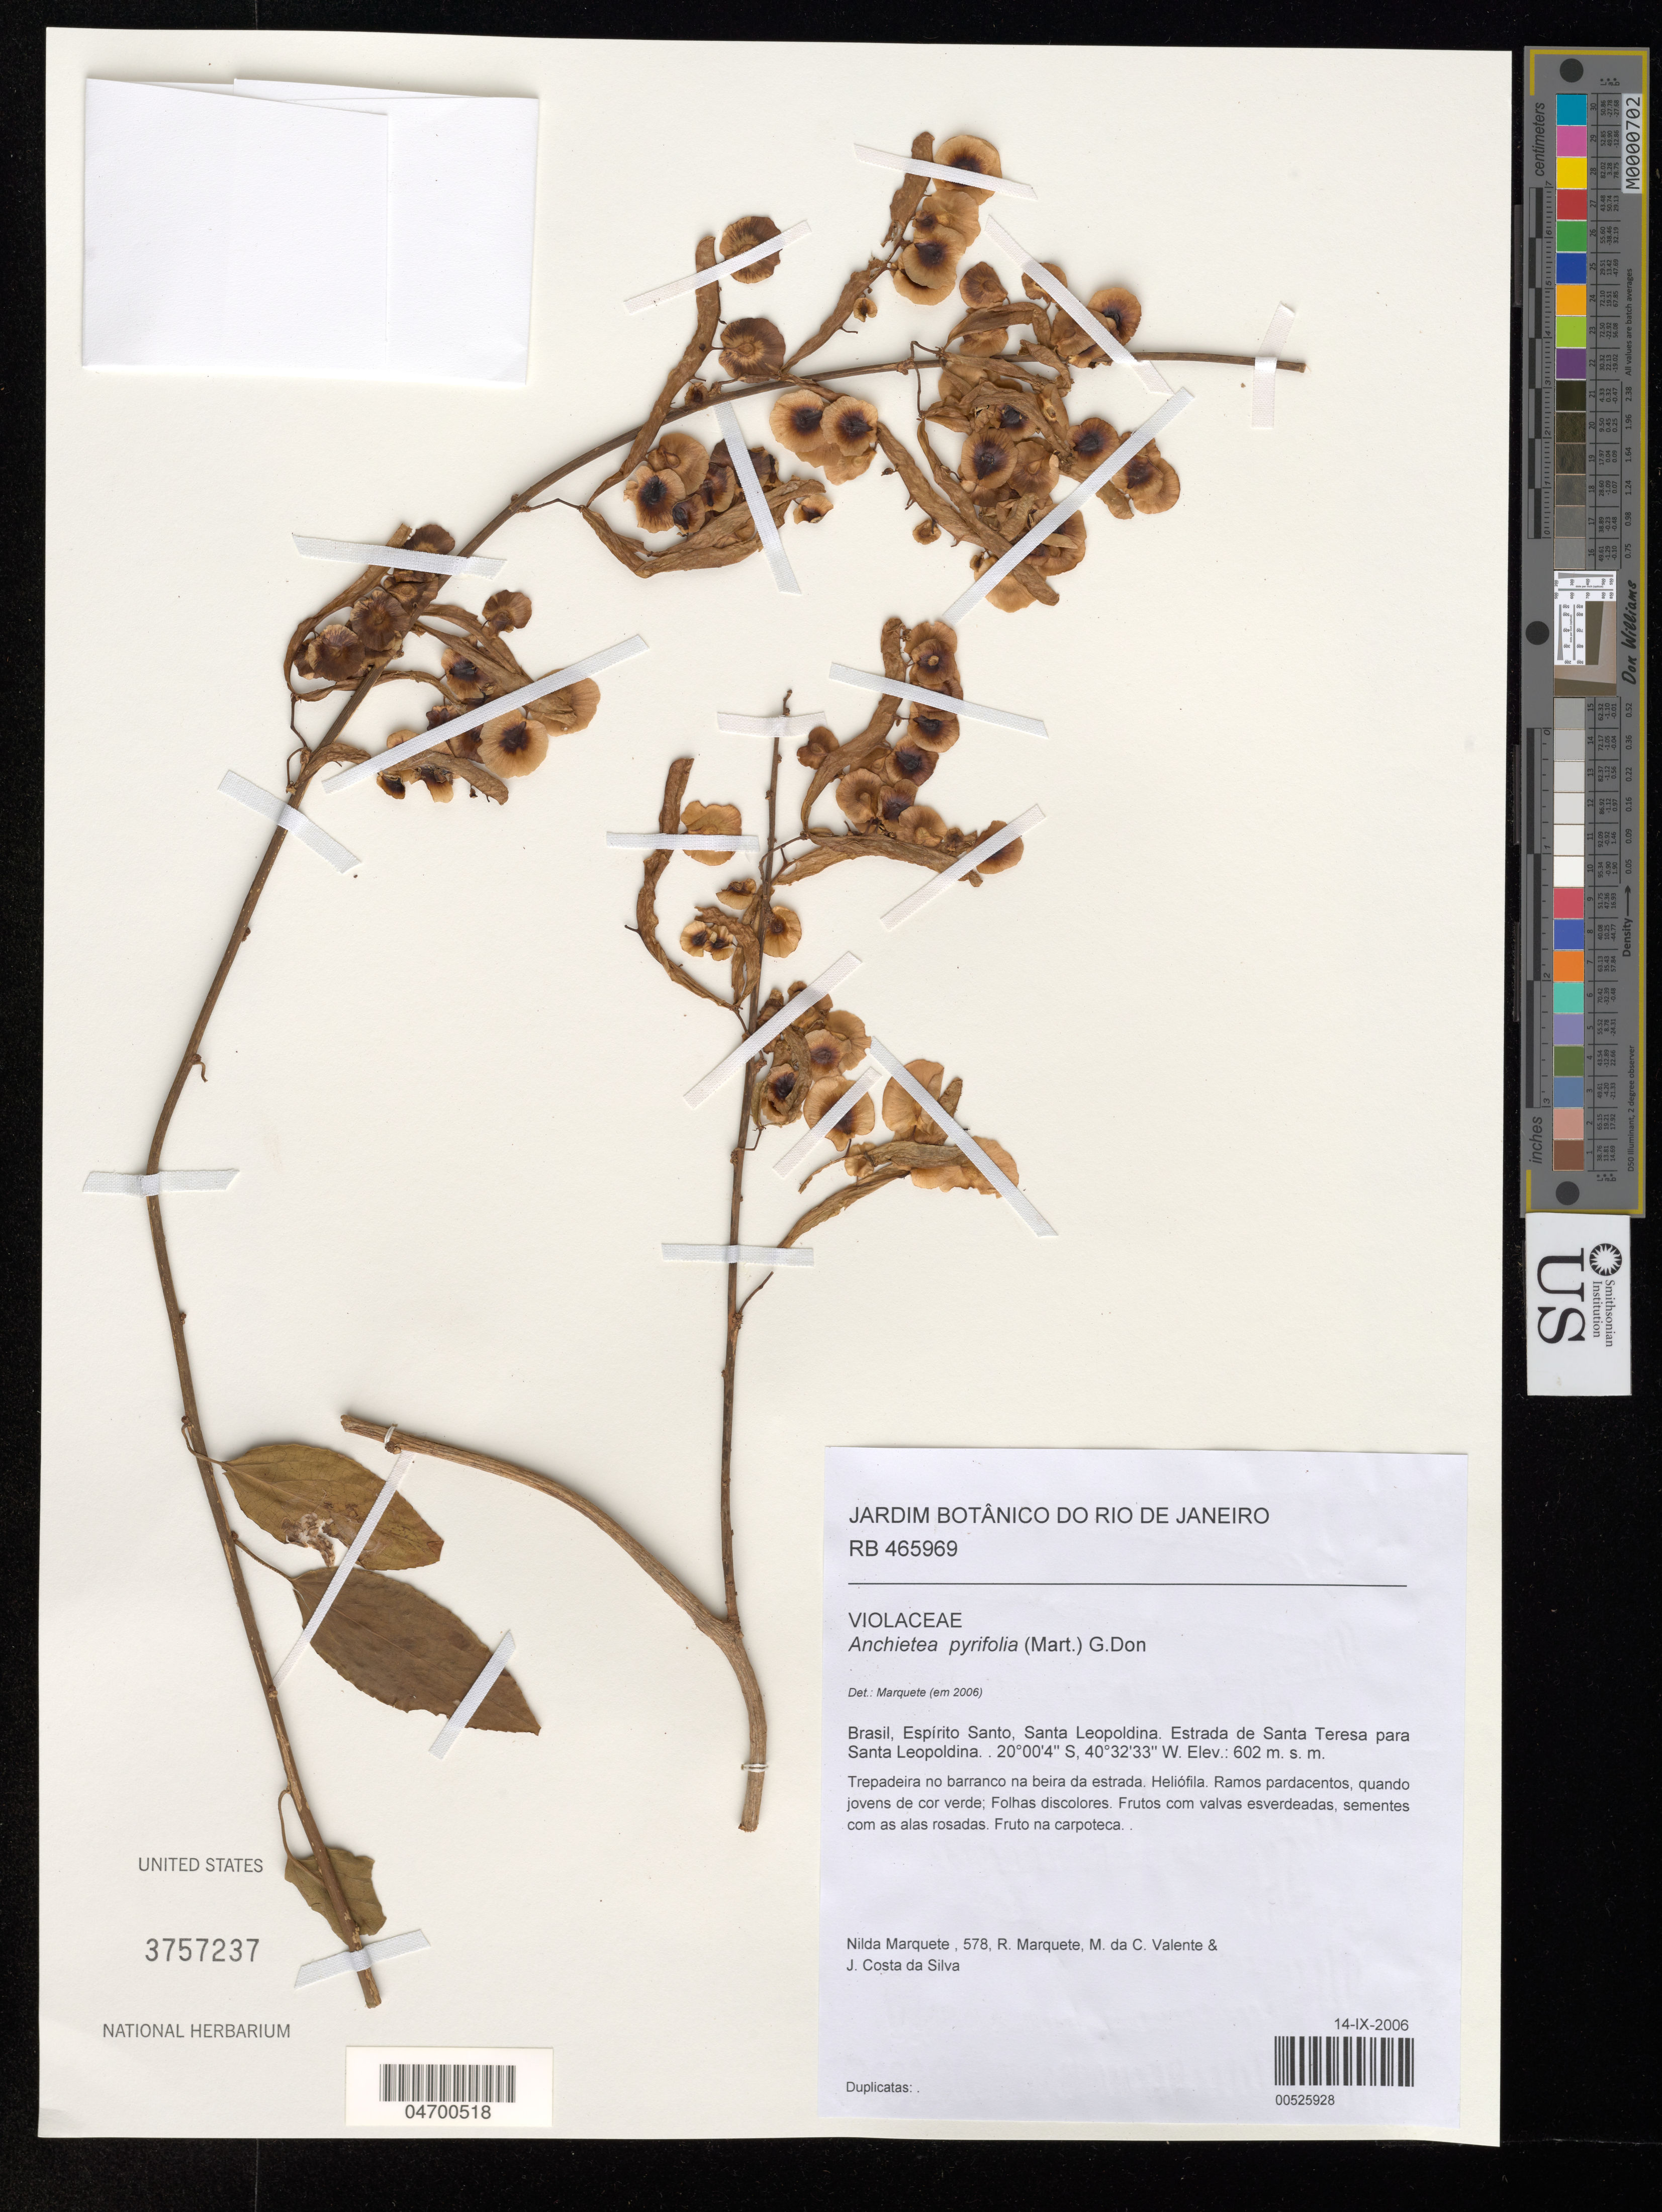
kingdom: Plantae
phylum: Tracheophyta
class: Magnoliopsida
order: Malpighiales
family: Violaceae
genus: Anchietea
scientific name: Anchietea pyrifolia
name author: (Mart.) G. Don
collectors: N. Marquete, R. Marquete, D. Fernandes & J. C. Silva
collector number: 578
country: Brazil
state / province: Espírito Santo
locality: Santa Leopoldina. Estrada de Santa Teresa para Santa Leopoldina.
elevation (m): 602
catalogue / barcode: US 3757237